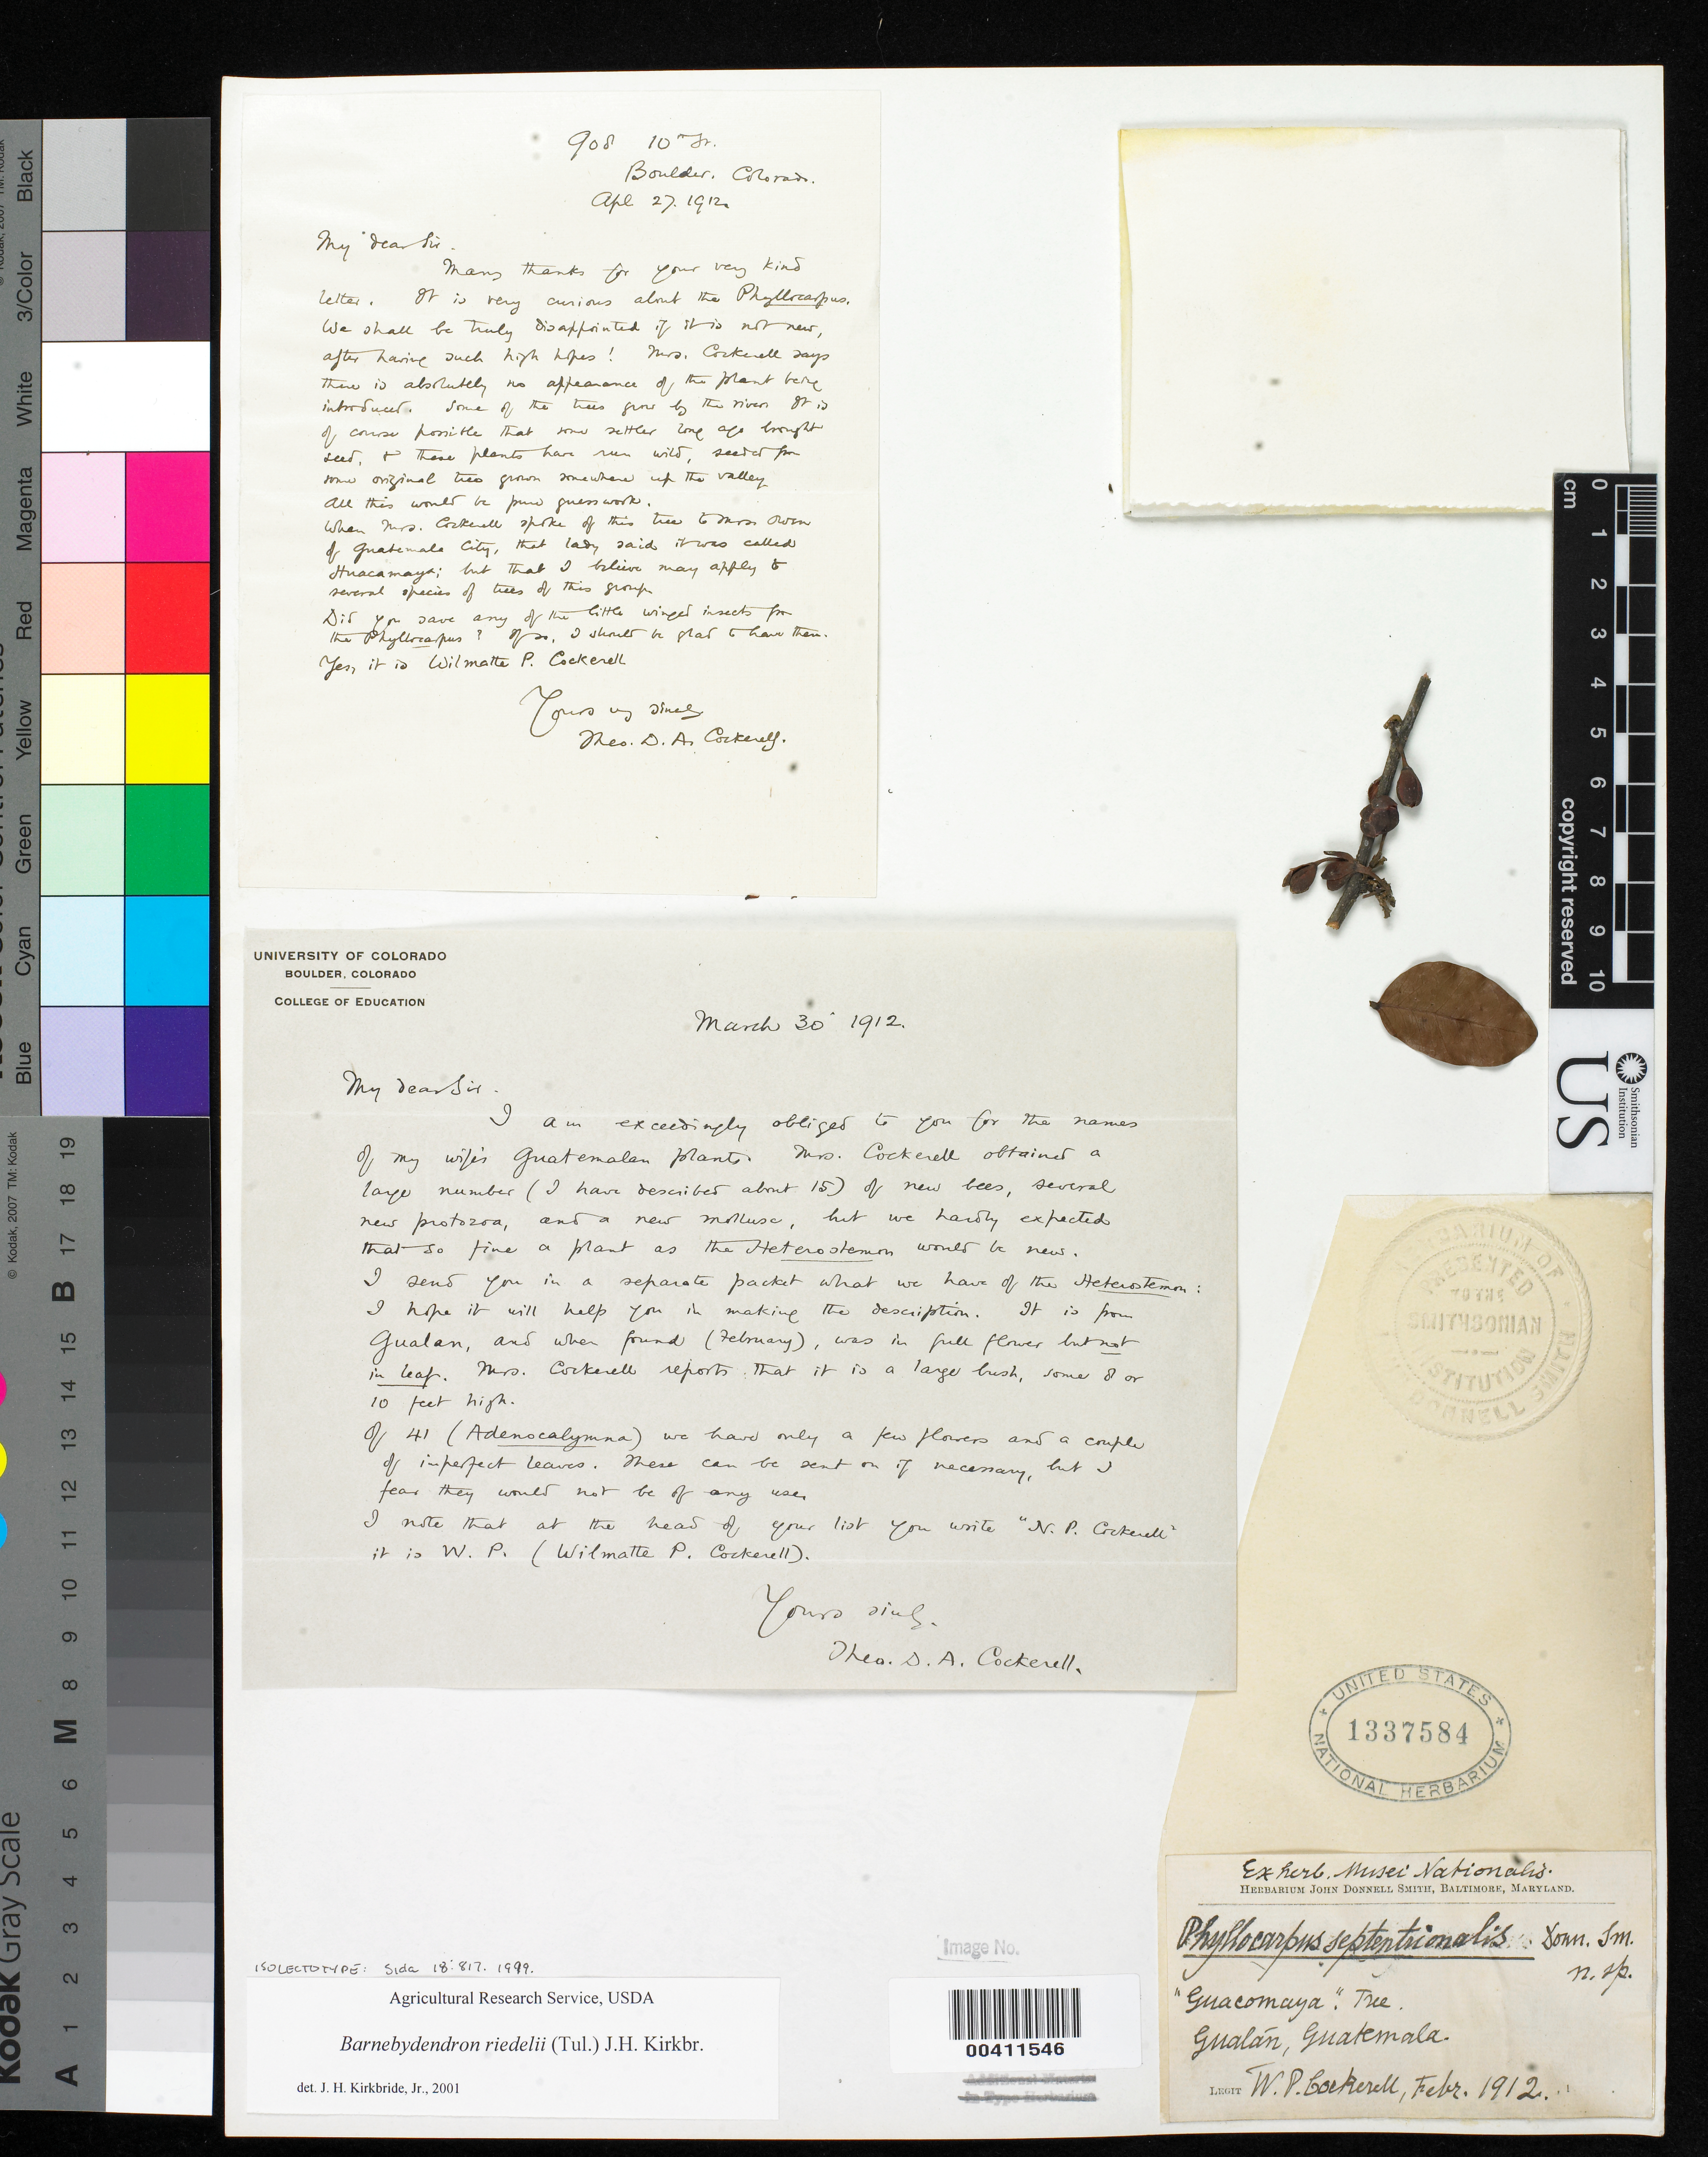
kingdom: Plantae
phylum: Tracheophyta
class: Magnoliopsida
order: Fabales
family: Fabaceae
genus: Phyllocarpus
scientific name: Phyllocarpus septentrionalis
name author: Donn. Sm.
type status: Isolectotype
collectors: W. Cockerell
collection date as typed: Feb 1912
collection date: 1912-02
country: Guatemala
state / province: Zacapa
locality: Gualan.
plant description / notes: For typification discussion see Kirkbride 1999, Sida 18: 817.; Specimen ex John Donnell Smith herbarium.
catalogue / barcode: US 1337584